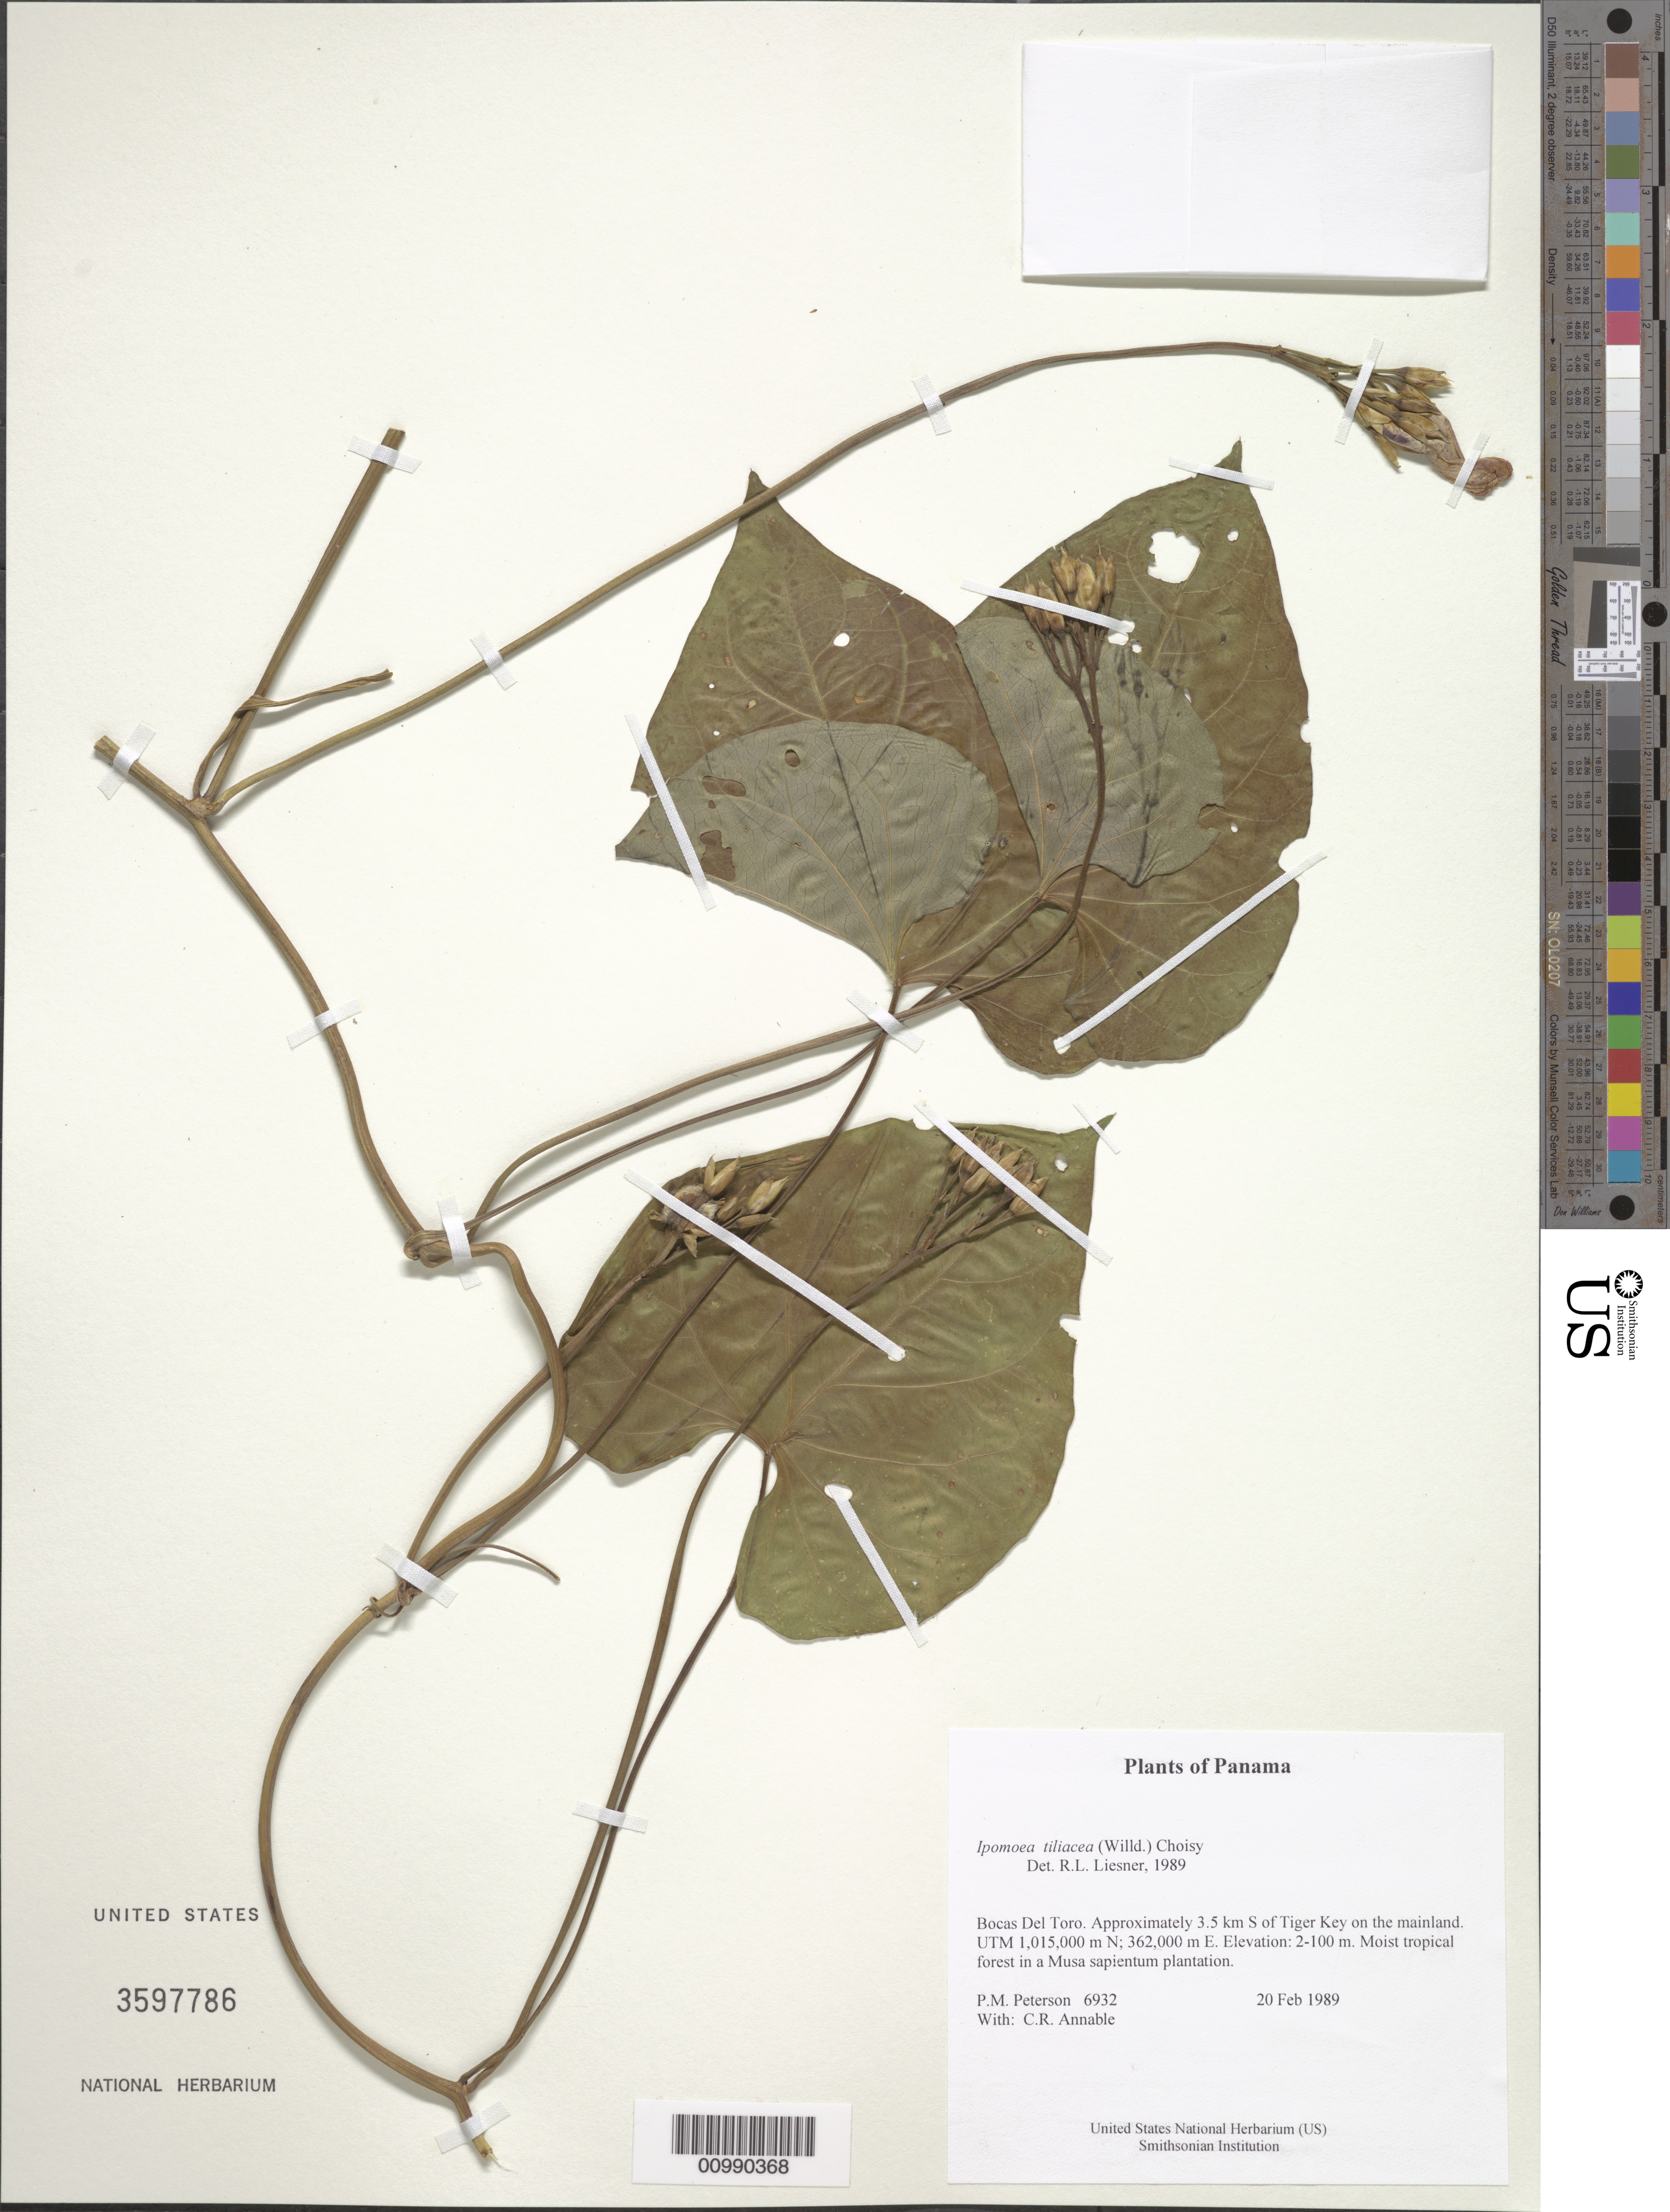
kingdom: Plantae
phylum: Tracheophyta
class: Magnoliopsida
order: Solanales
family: Convolvulaceae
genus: Ipomoea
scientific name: Ipomoea tiliacea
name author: (Willd.) Choisy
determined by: Liesner, R. L.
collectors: P. M. Peterson & C. R. Annable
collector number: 06932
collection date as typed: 20 Feb 1989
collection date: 1989-02-20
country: Panama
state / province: Bocas del Toro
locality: Approximately 3.5 km S of Tiger Key on the mainland. UTM 1,015,000 m N; 362,000 m E.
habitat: Moist tropical forest in a Musa sapientum plantation.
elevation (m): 2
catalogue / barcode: US 3597786